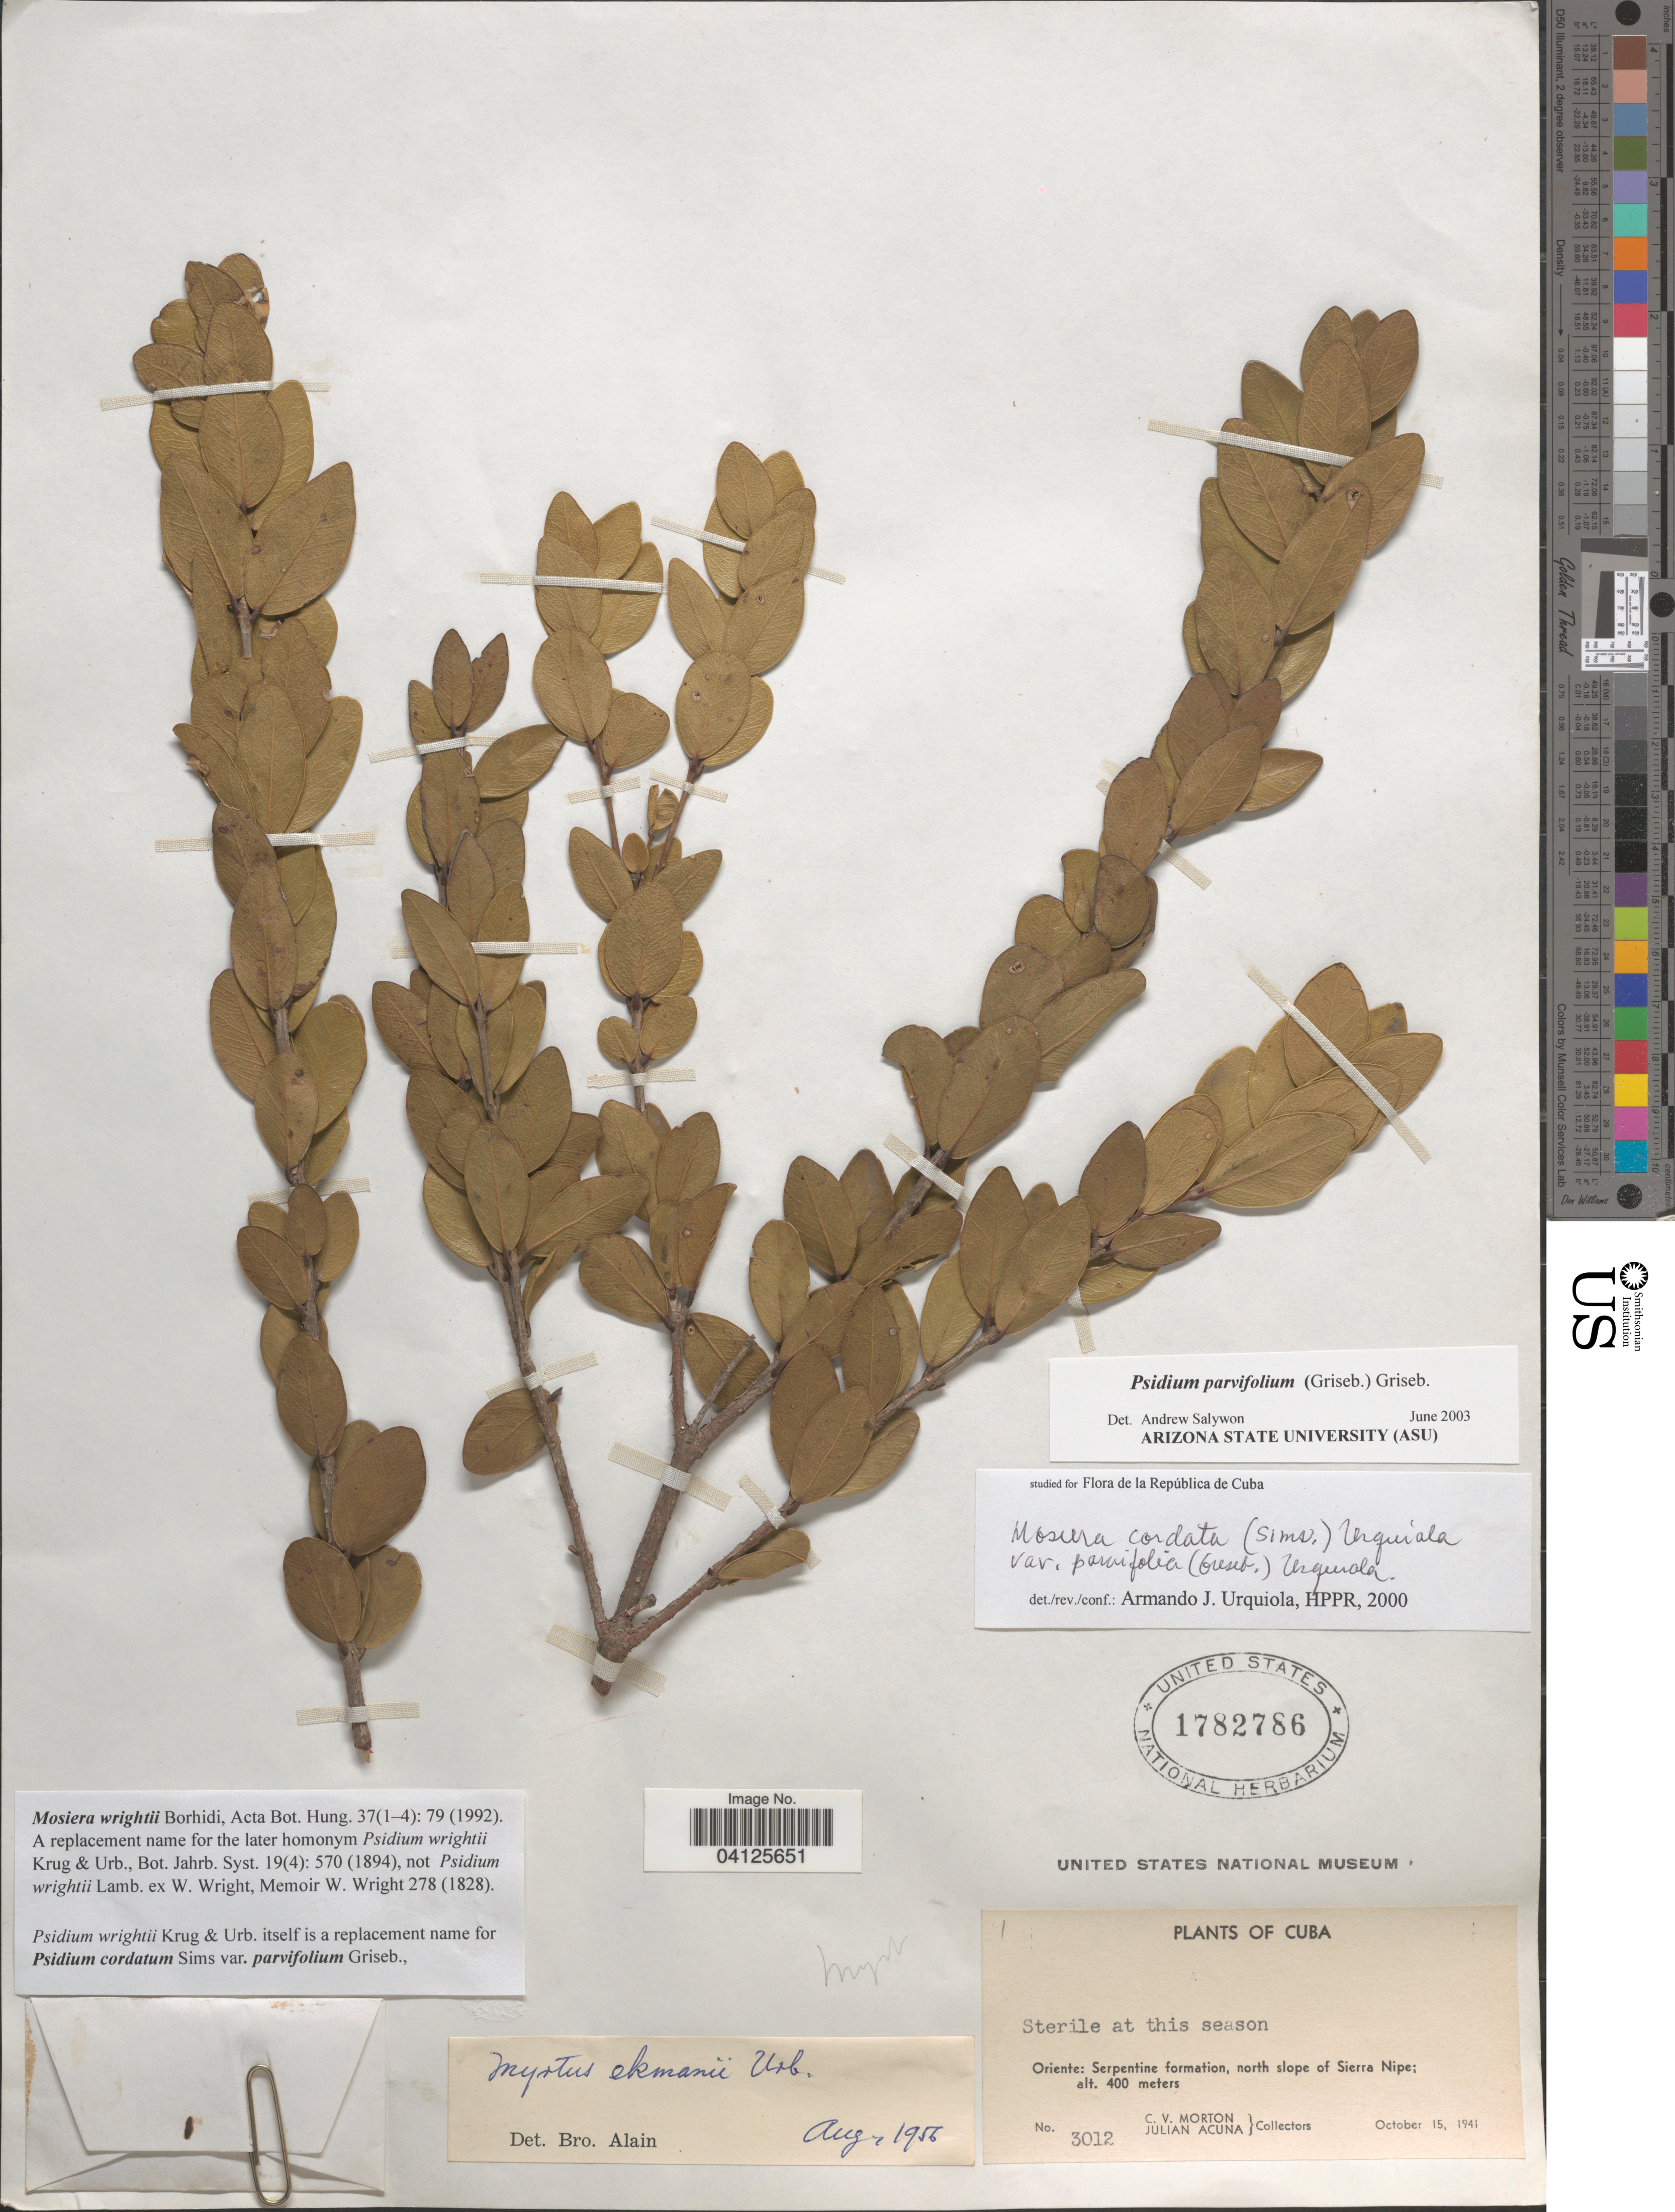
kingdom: Plantae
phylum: Tracheophyta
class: Magnoliopsida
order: Myrtales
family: Myrtaceae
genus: Psidium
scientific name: Psidium parvifolium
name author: Griseb.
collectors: C. V. Morton & R. Acuña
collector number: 3012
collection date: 1941-10-15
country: Cuba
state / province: Oriente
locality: Serpentine formation, north slope of Sierra Nipe.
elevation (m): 400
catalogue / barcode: US 1782786